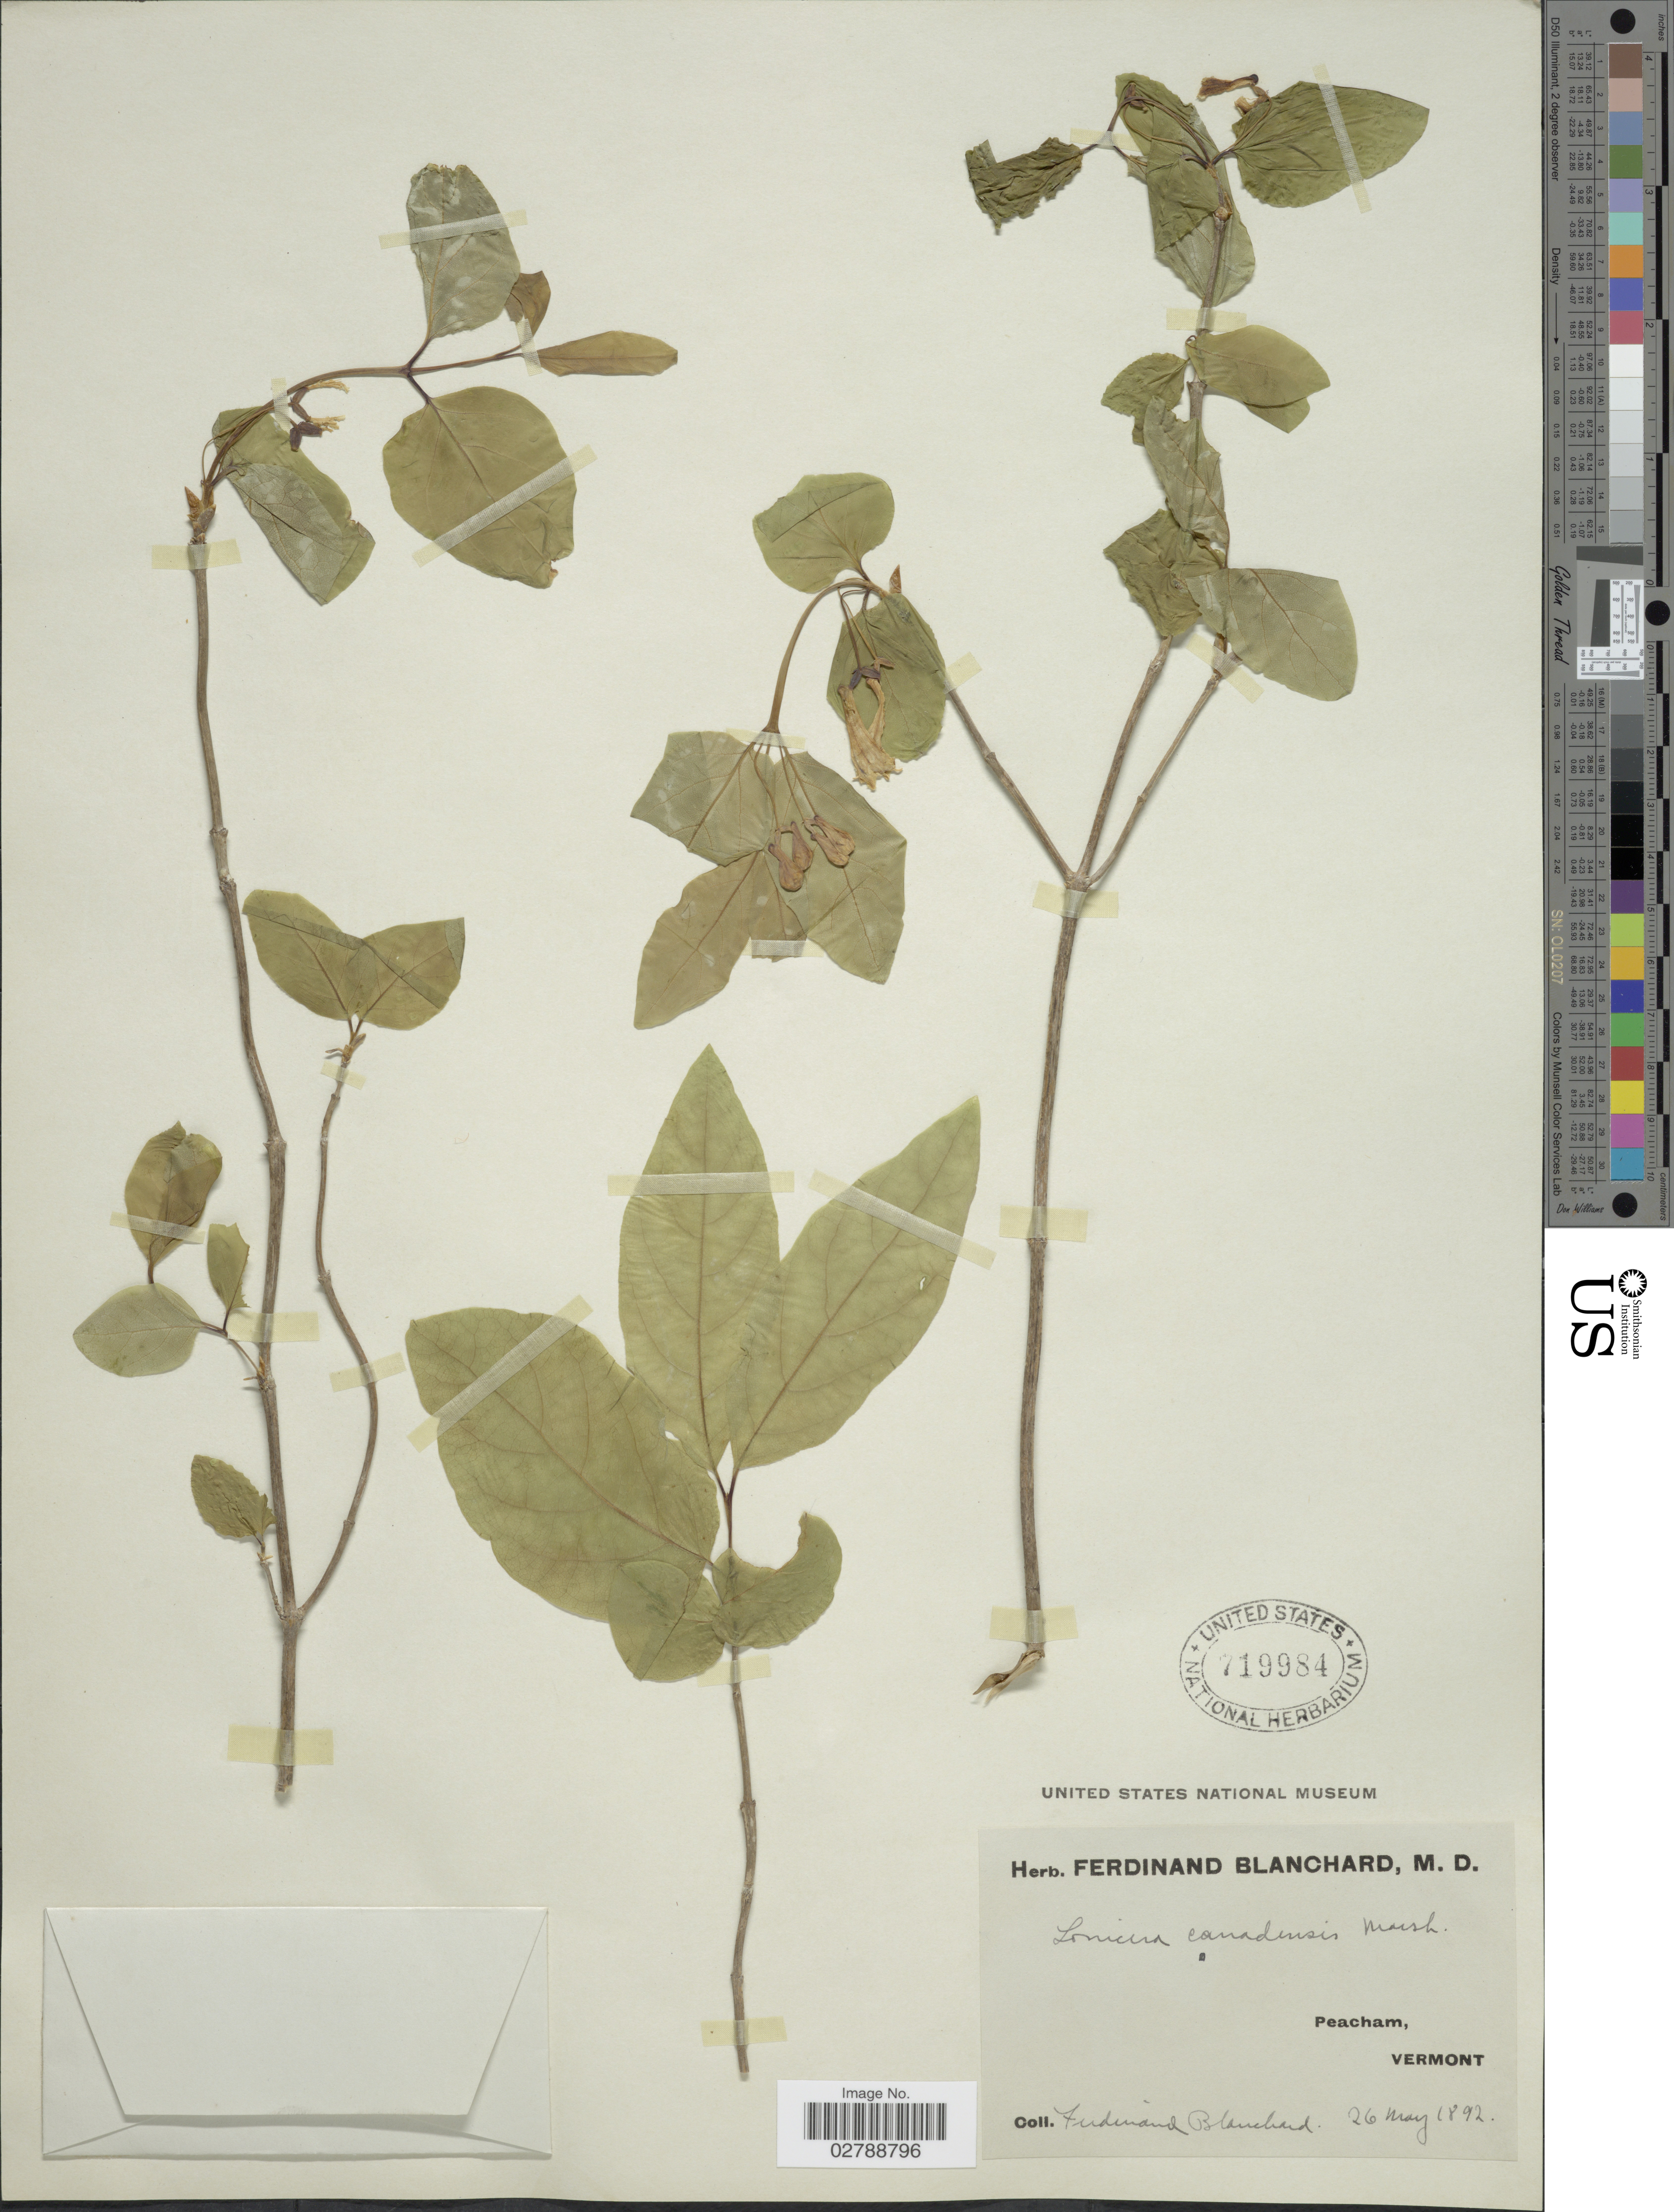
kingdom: Plantae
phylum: Tracheophyta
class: Magnoliopsida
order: Dipsacales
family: Caprifoliaceae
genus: Lonicera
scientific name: Lonicera canadensis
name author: Bartram & W. Bartram ex Marshall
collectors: F. Blanchard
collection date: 1892-05-26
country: United States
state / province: Vermont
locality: Peacham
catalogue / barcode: US 719984